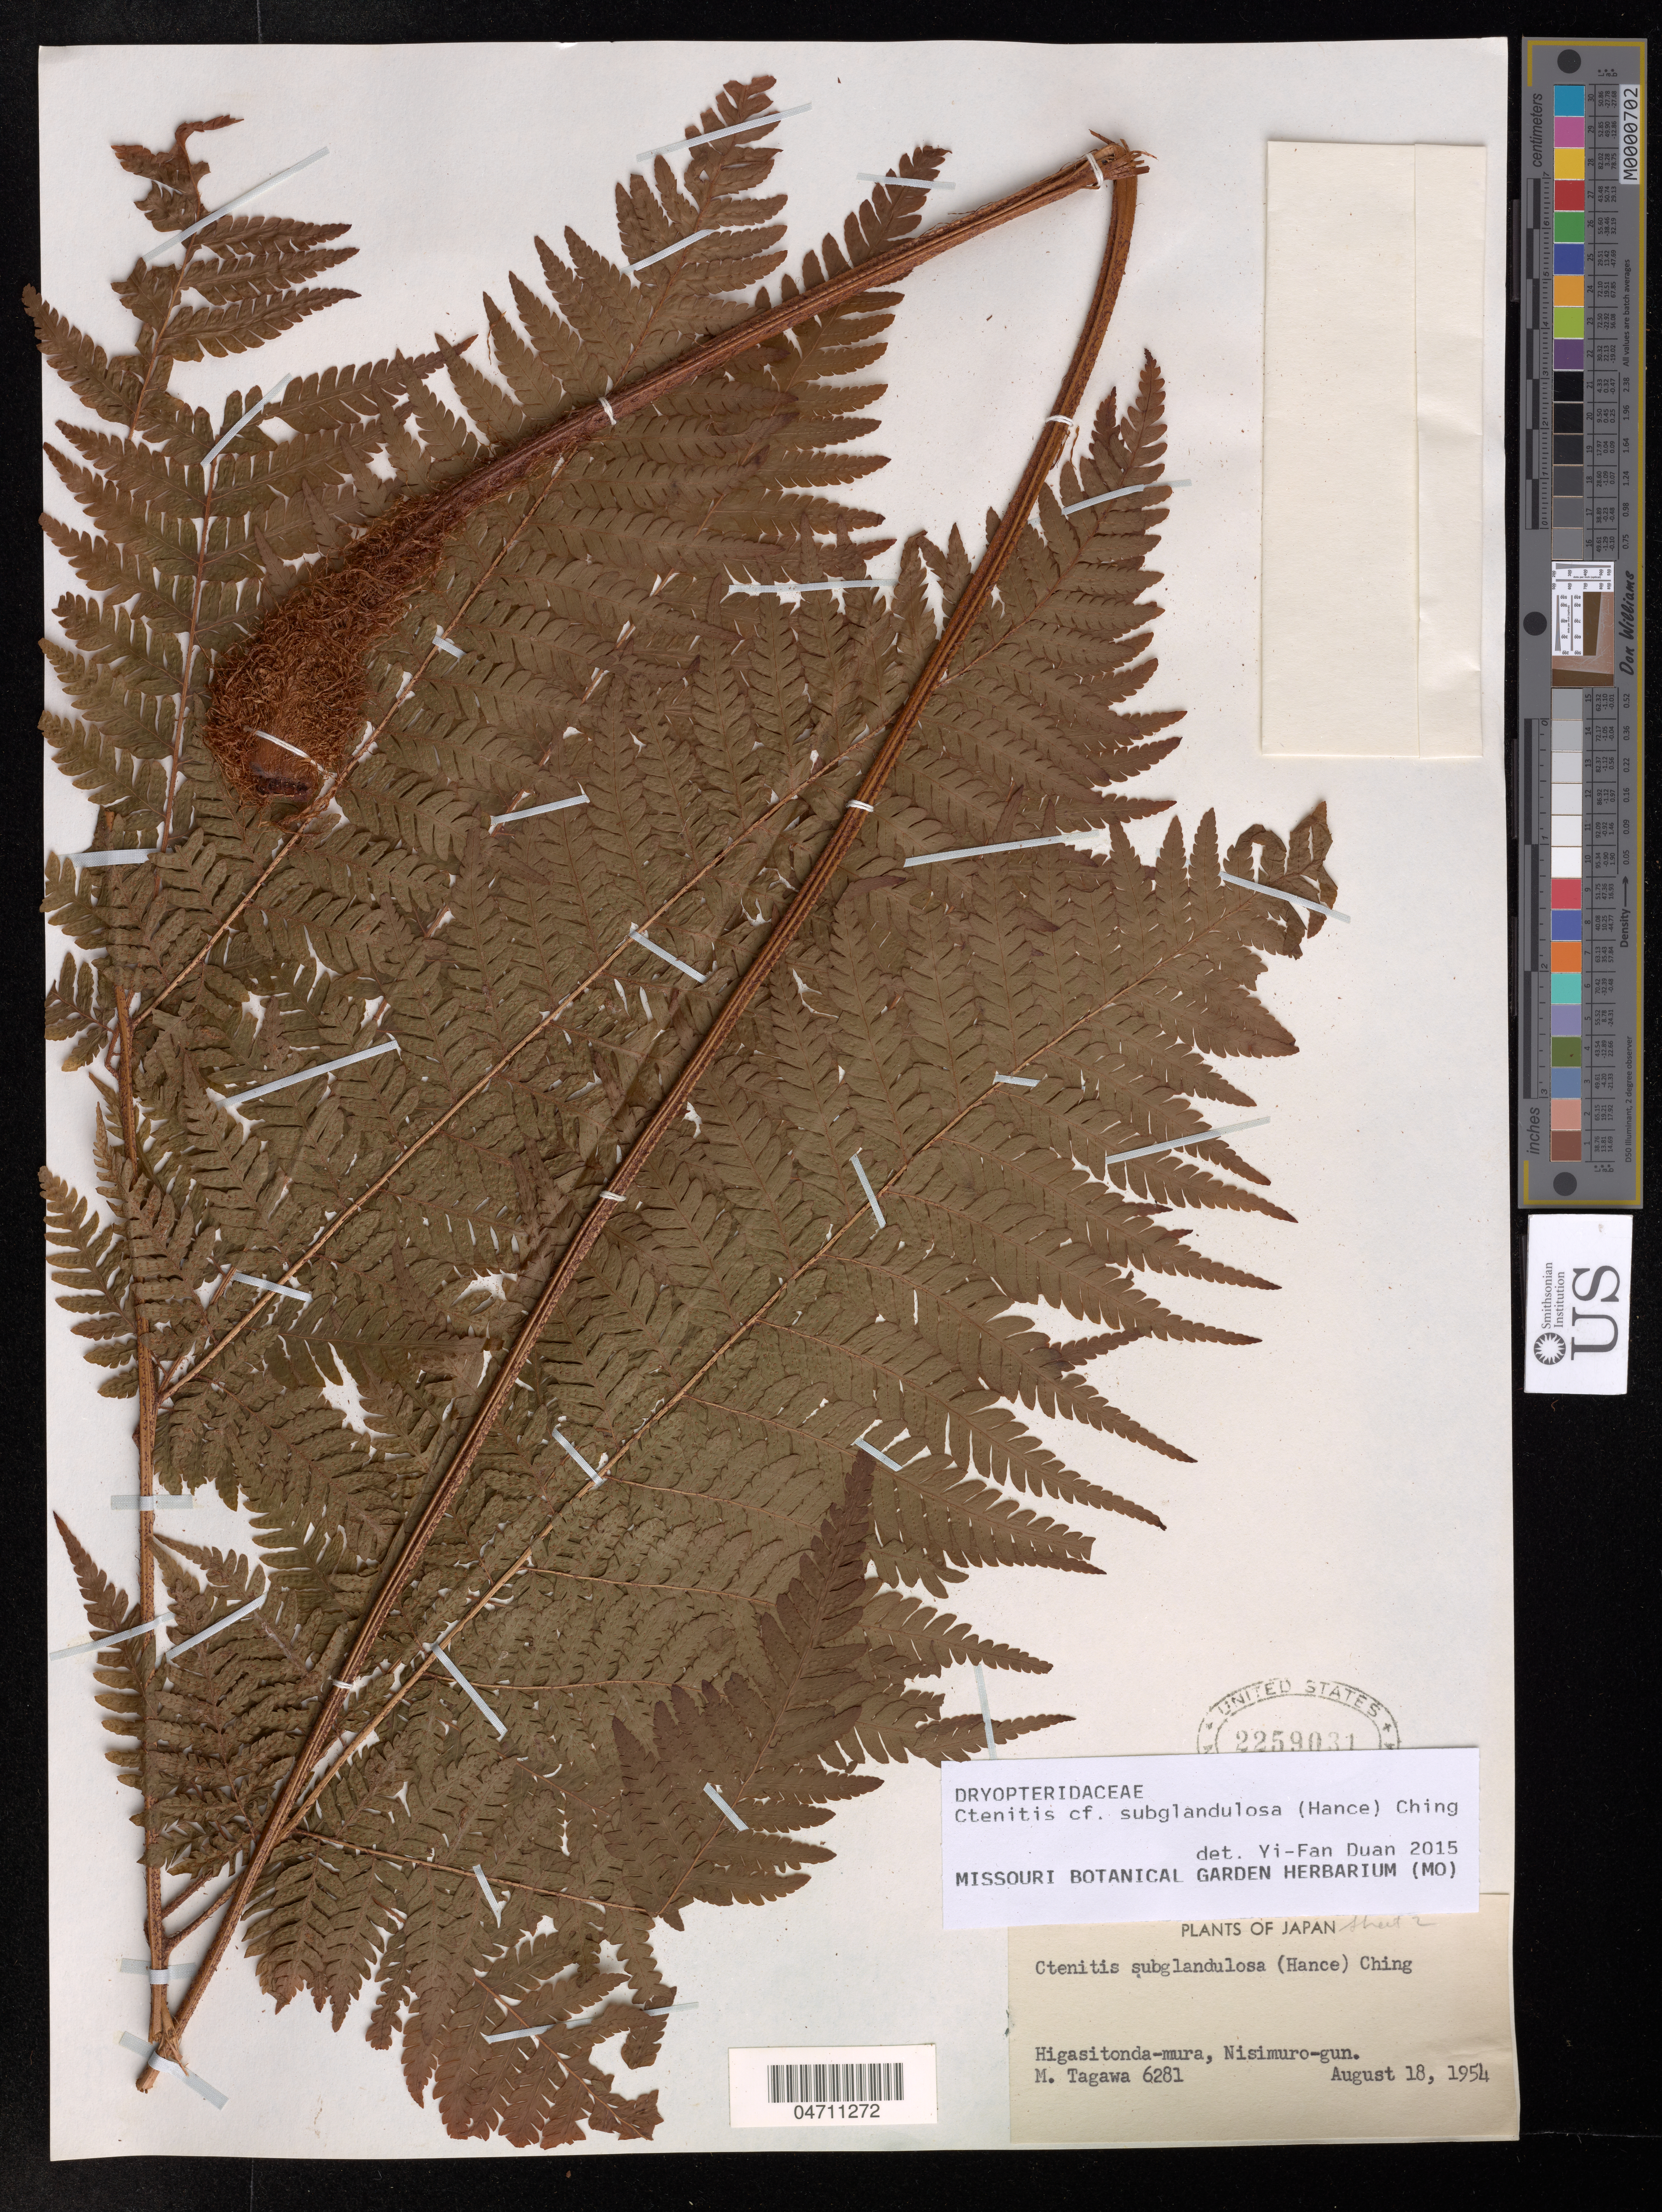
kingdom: Plantae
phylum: Tracheophyta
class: Polypodiopsida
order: Polypodiales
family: Dryopteridaceae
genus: Ctenitis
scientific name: Ctenitis subglandulosa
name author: (Hance) Ching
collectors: M. Tagawa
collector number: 6281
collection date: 1954-08-18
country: Japan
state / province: Wakayama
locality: Higasitonda-mura, Nisimuro-gun.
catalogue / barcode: US 2259031